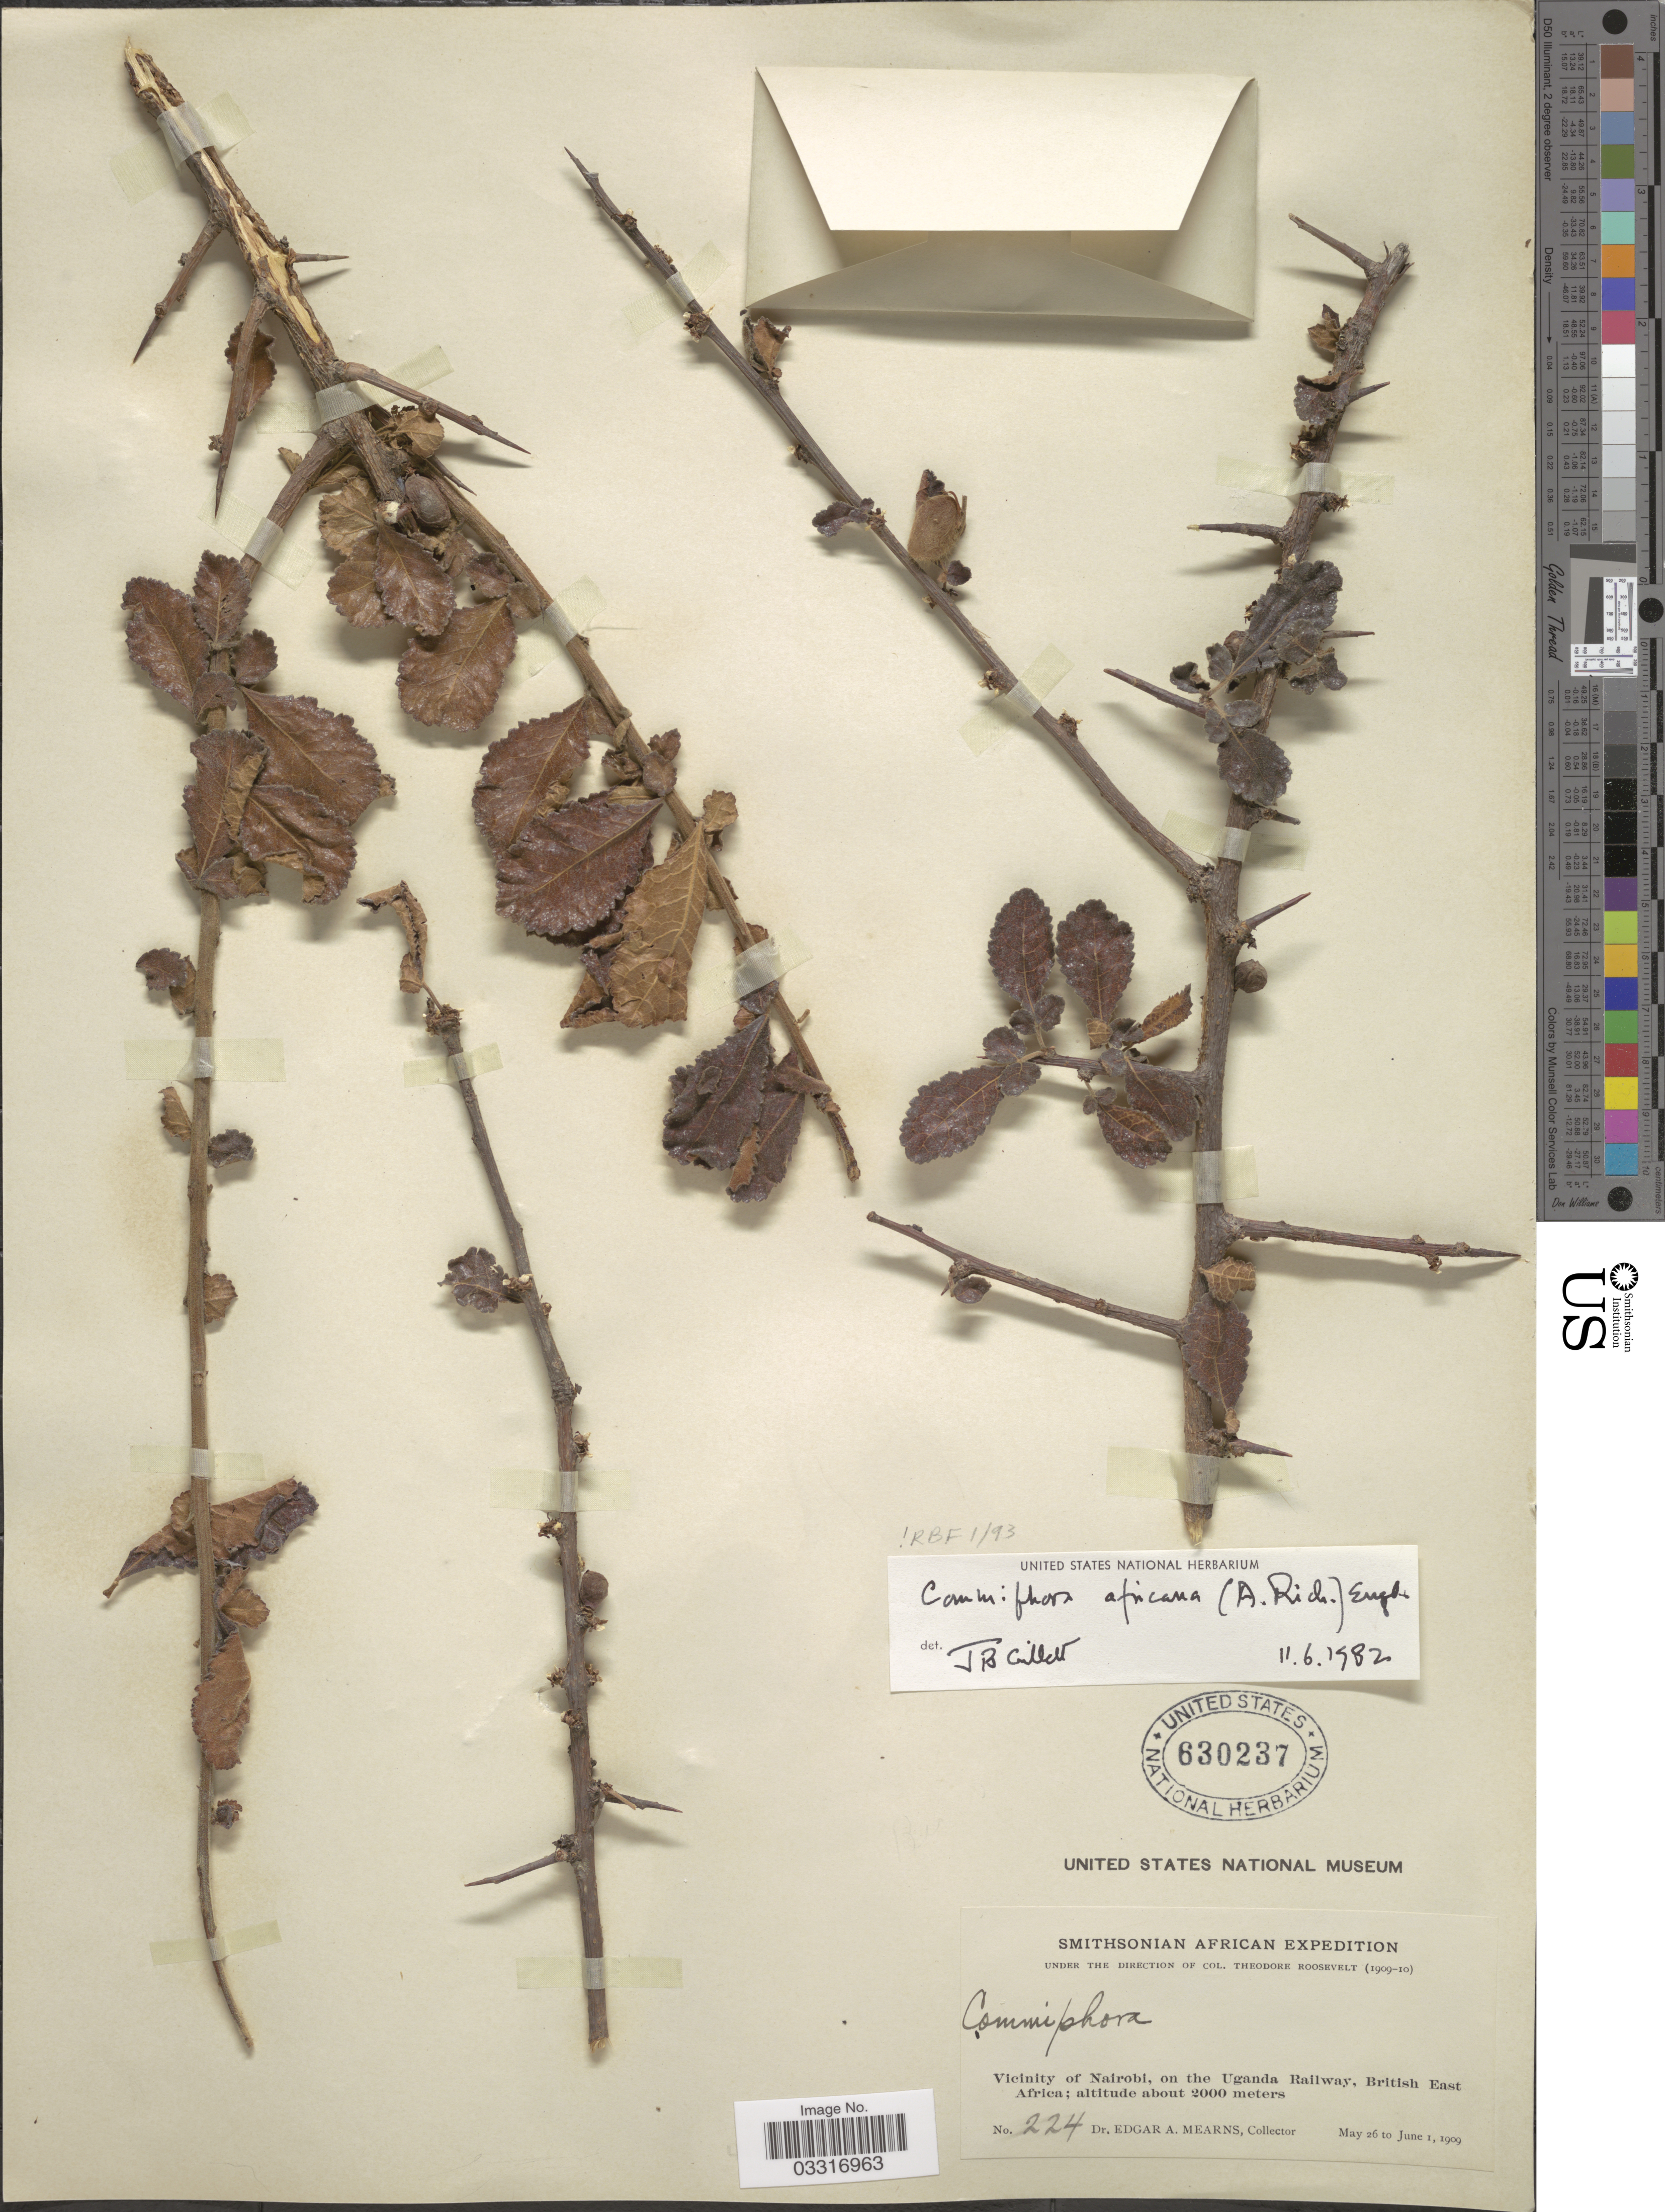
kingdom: Plantae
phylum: Tracheophyta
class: Magnoliopsida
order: Sapindales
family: Burseraceae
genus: Commiphora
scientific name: Commiphora africana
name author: (A. Rich.) Engl.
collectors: E. A. Mearns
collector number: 224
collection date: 1909-05-26/1909-06-01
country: Uganda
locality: Vicinity of Nairobi, on the Uganda Railway, British East Africa.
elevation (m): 2000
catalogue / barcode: US 630237